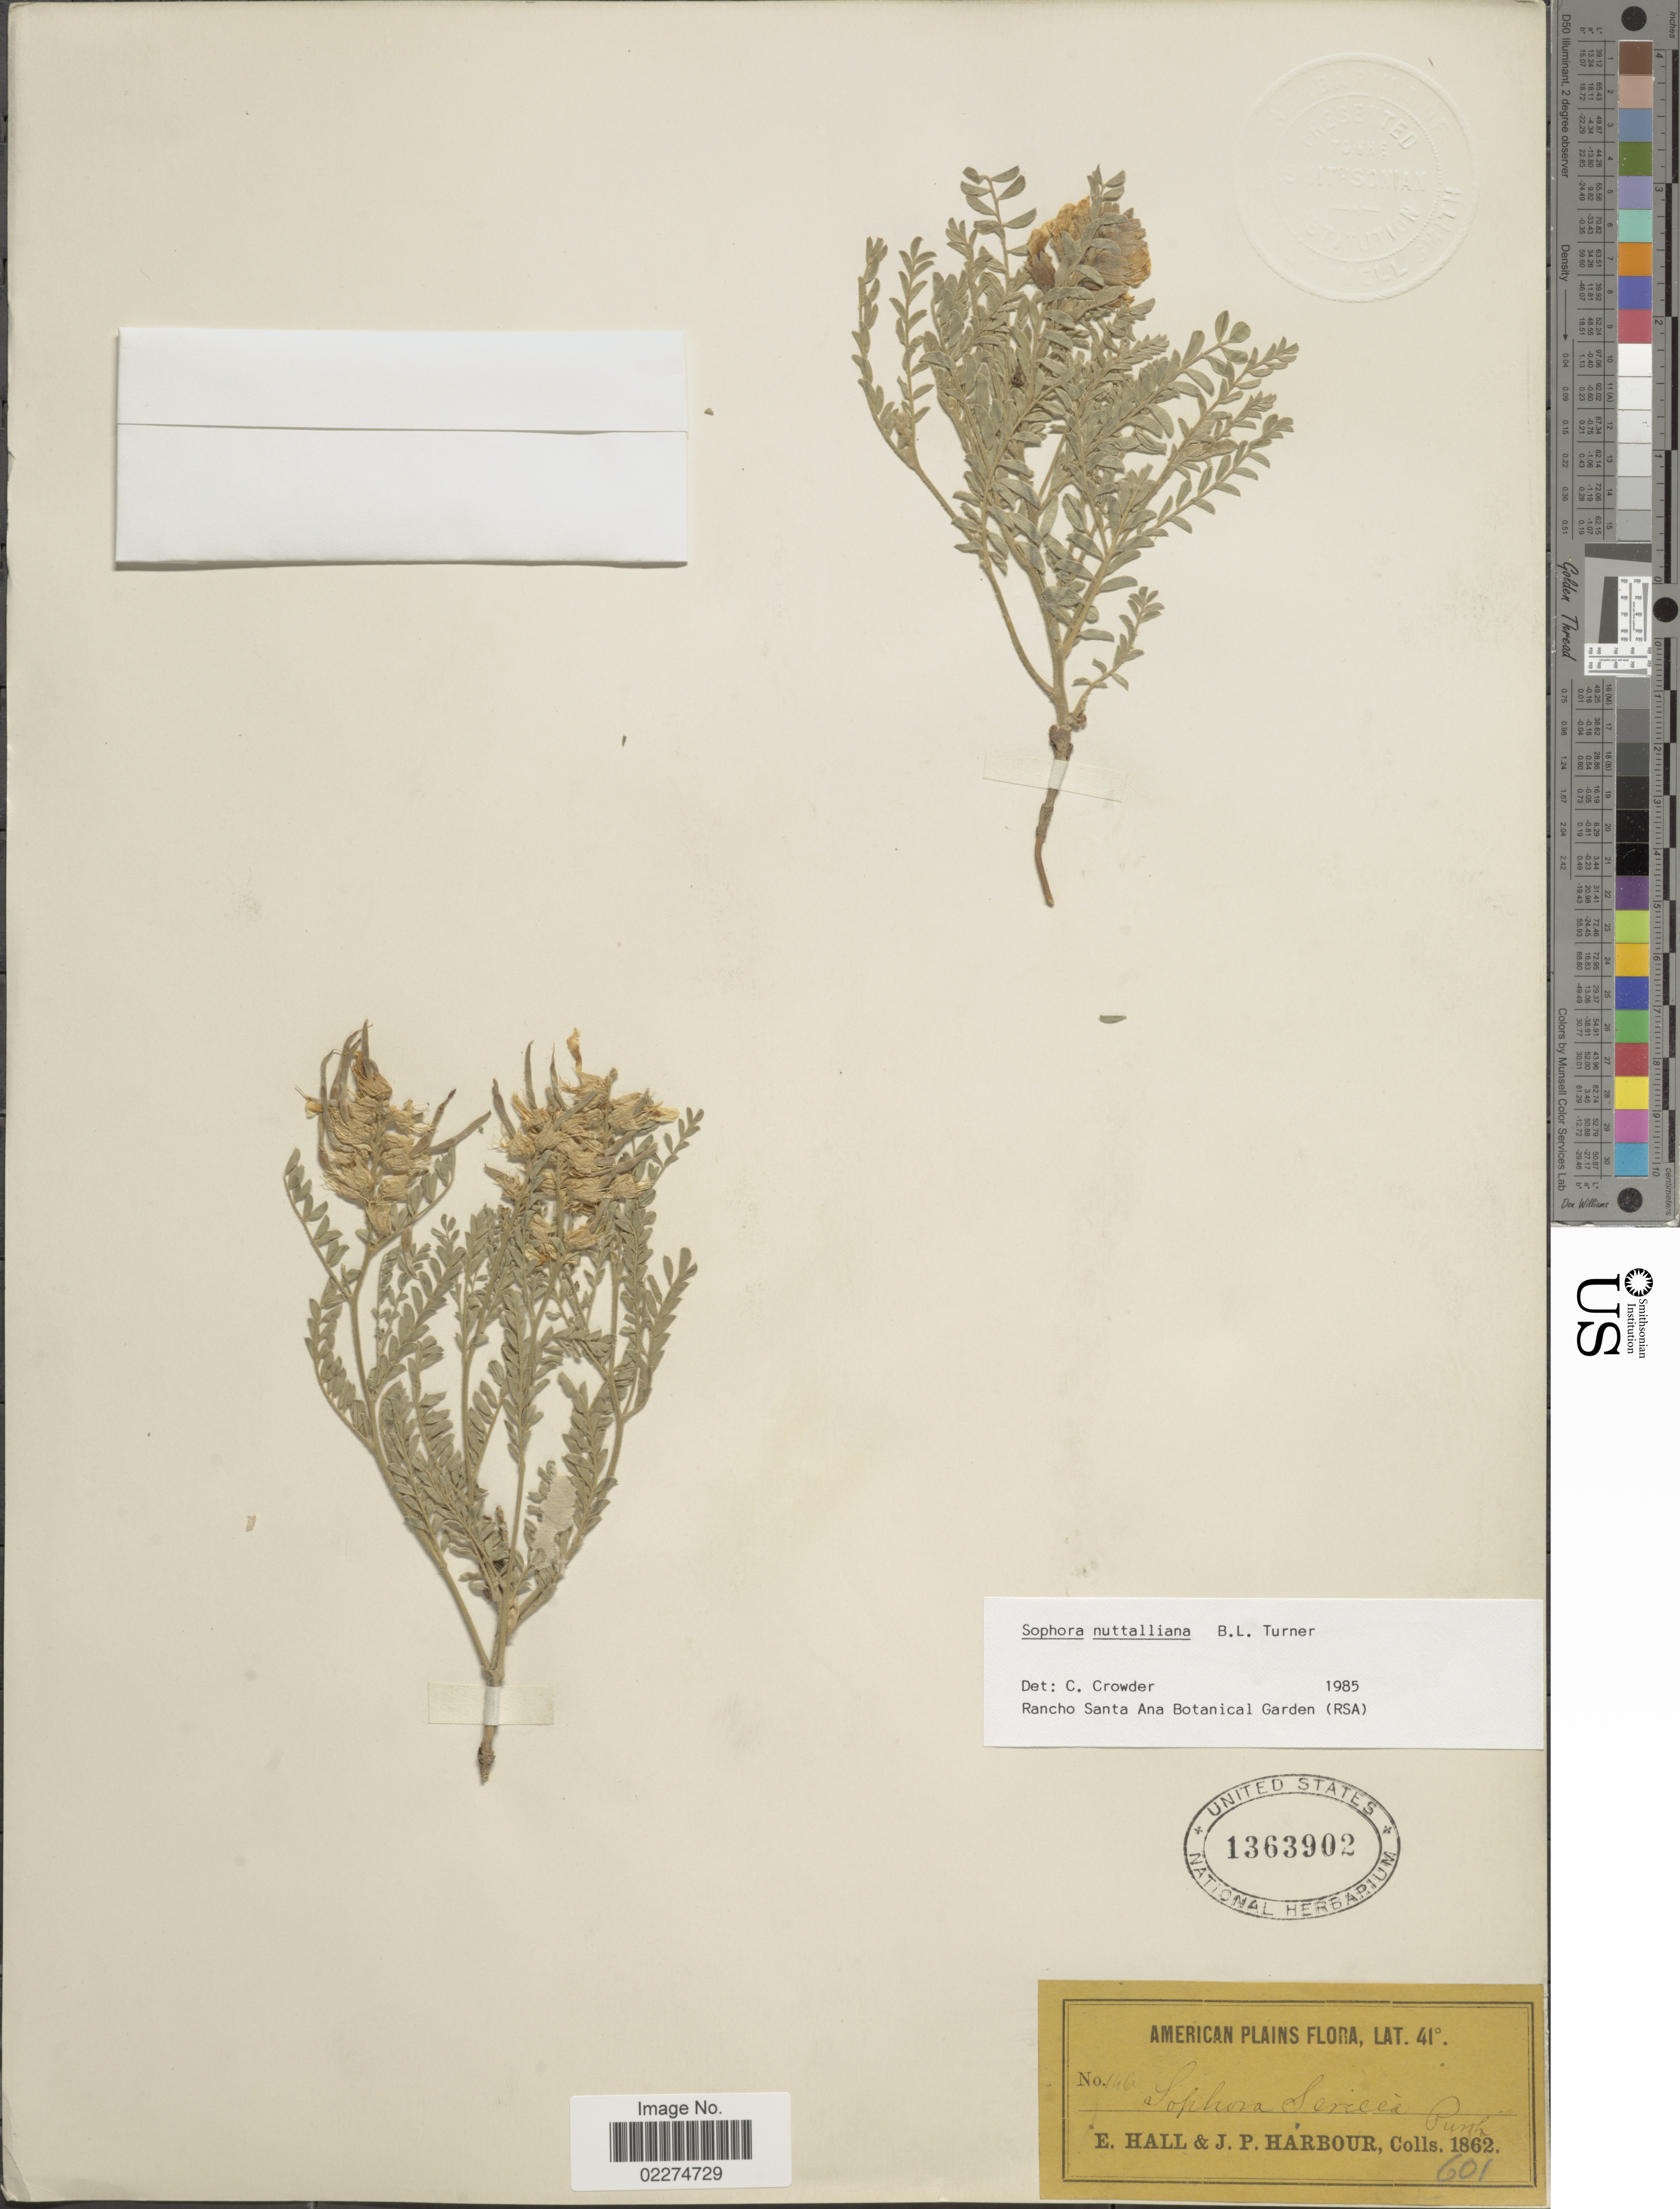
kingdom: Plantae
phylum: Tracheophyta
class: Magnoliopsida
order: Fabales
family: Fabaceae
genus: Sophora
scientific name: Sophora nuttalliana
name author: B.L. Turner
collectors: E. Hall & J. Harbour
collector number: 601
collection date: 1862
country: United States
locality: American Plains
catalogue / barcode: US 1363902